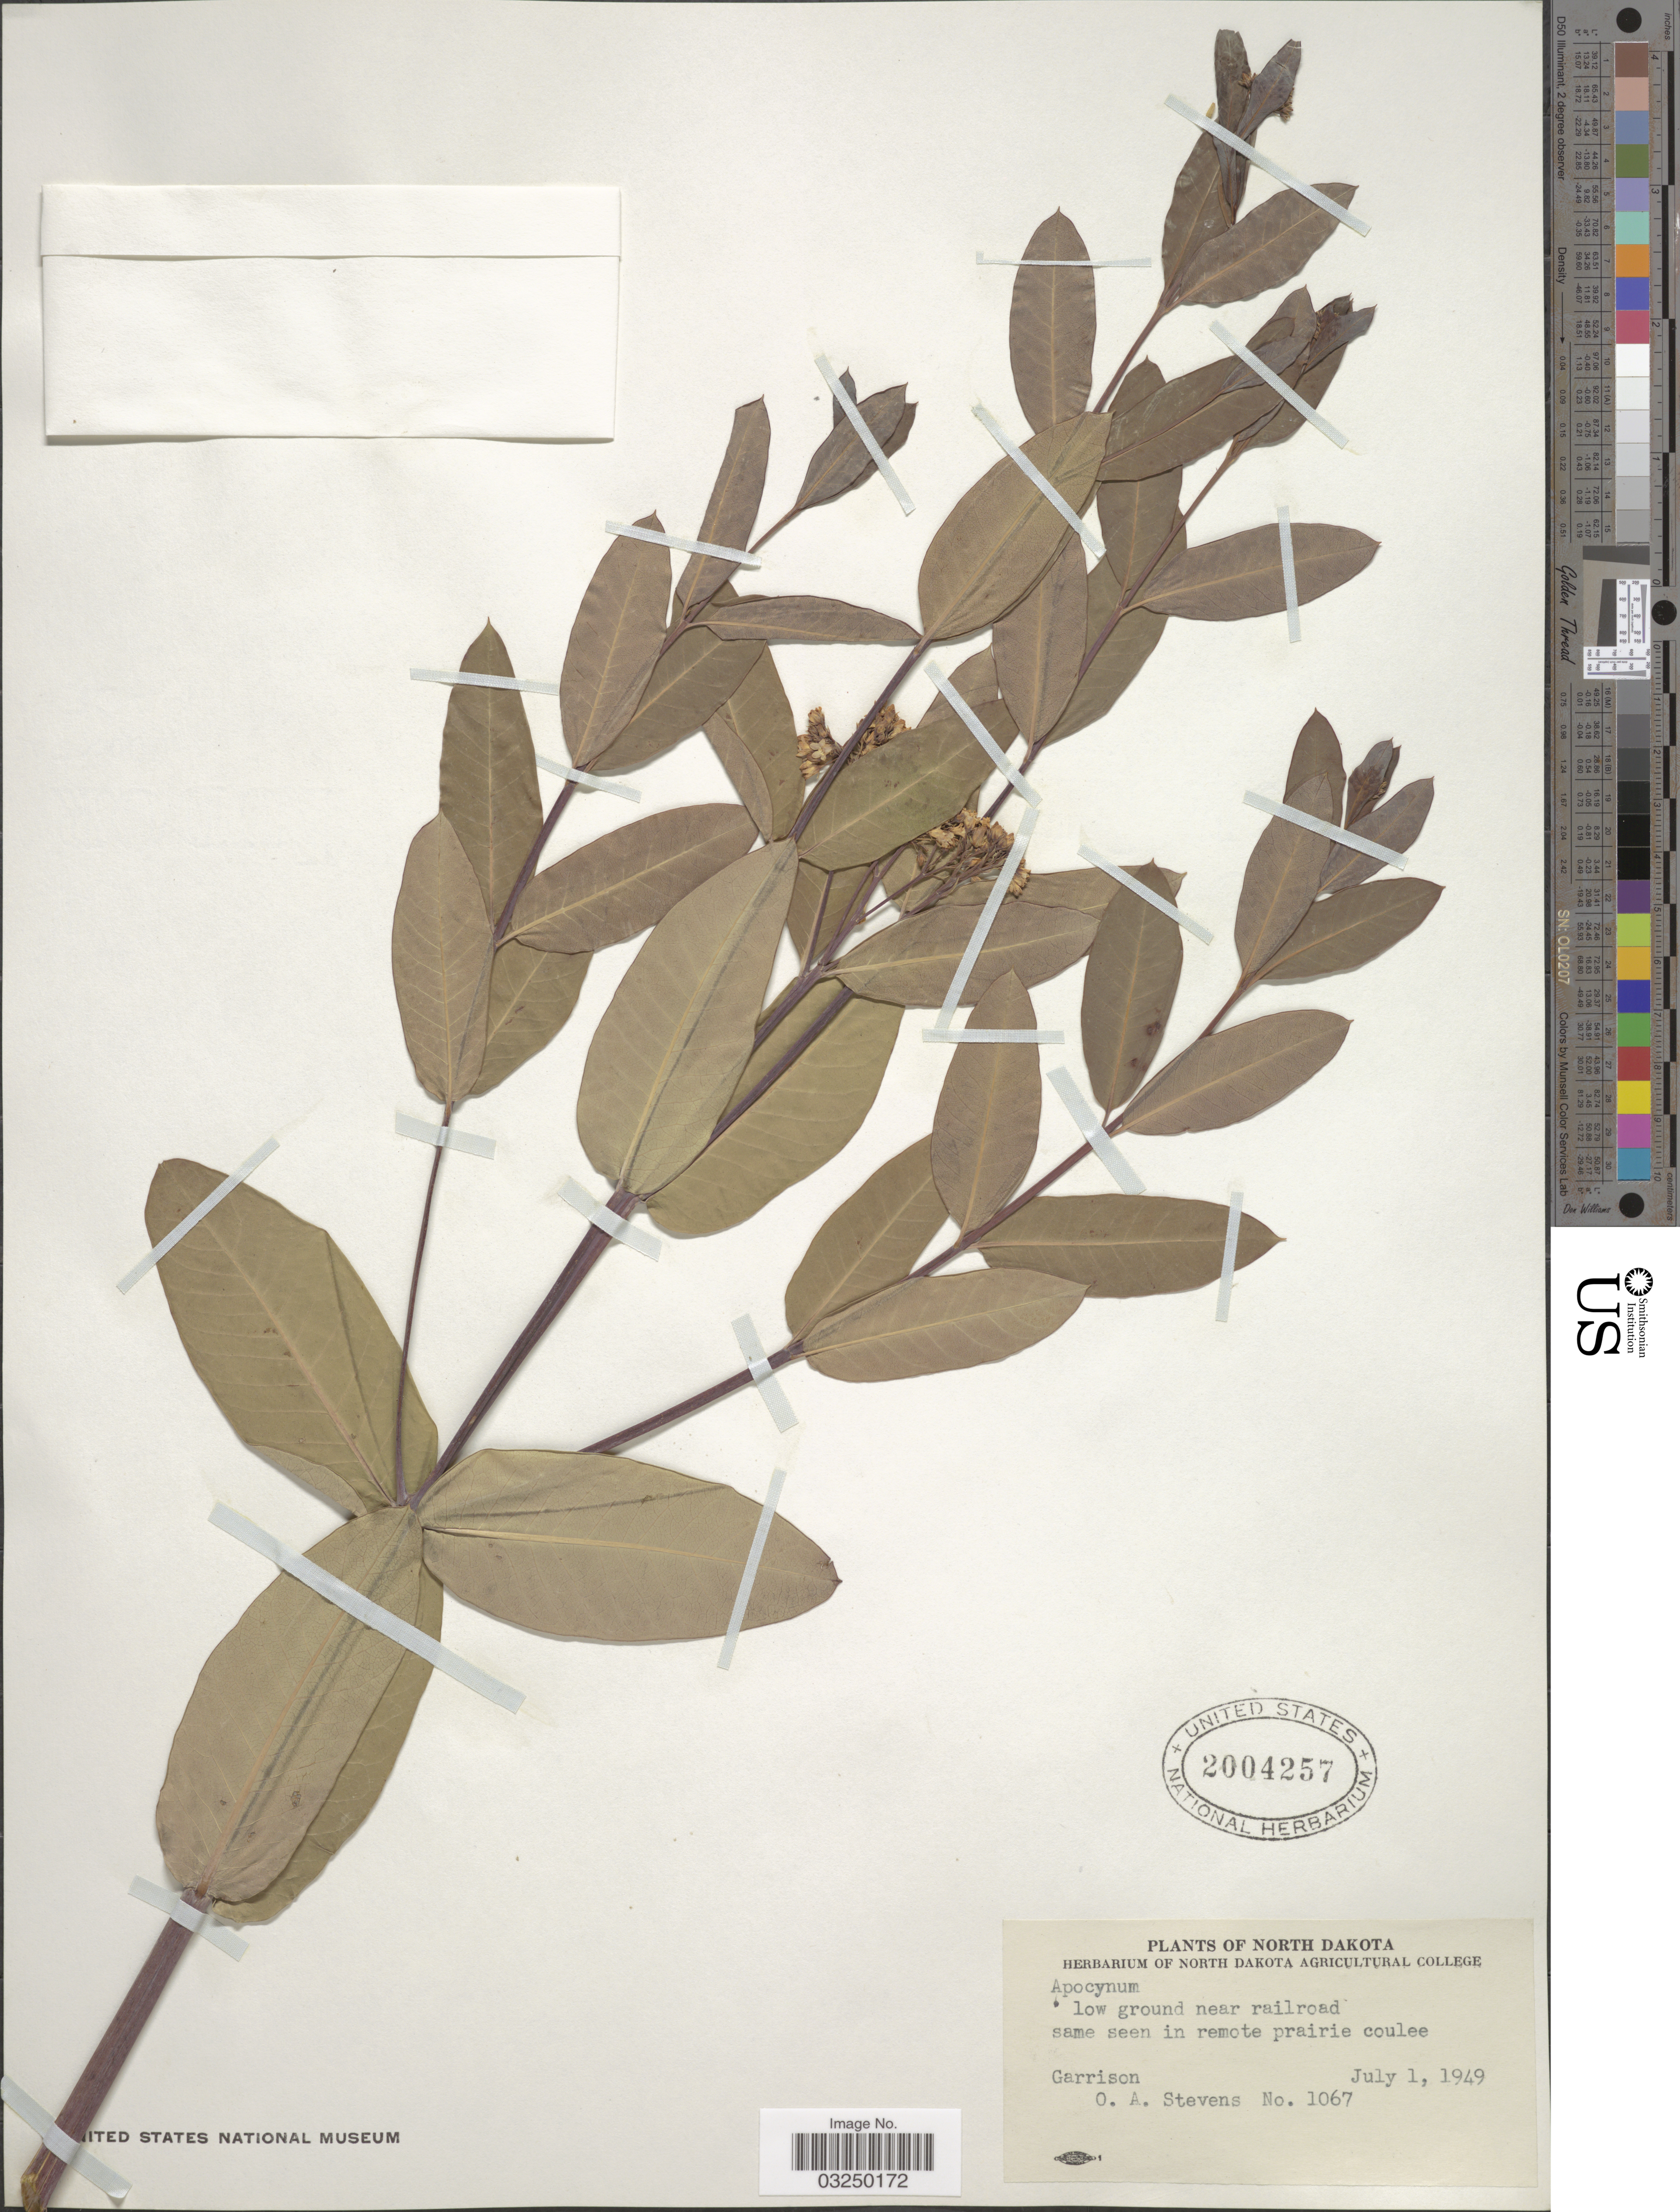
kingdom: Plantae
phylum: Tracheophyta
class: Magnoliopsida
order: Gentianales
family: Apocynaceae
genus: Apocynum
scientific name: Apocynum sibiricum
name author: Jacq.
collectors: O. A. Stevens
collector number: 1067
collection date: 1949-07-01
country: United States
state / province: North Dakota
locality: Garrison. Low ground near railroad.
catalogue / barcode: US 2004257